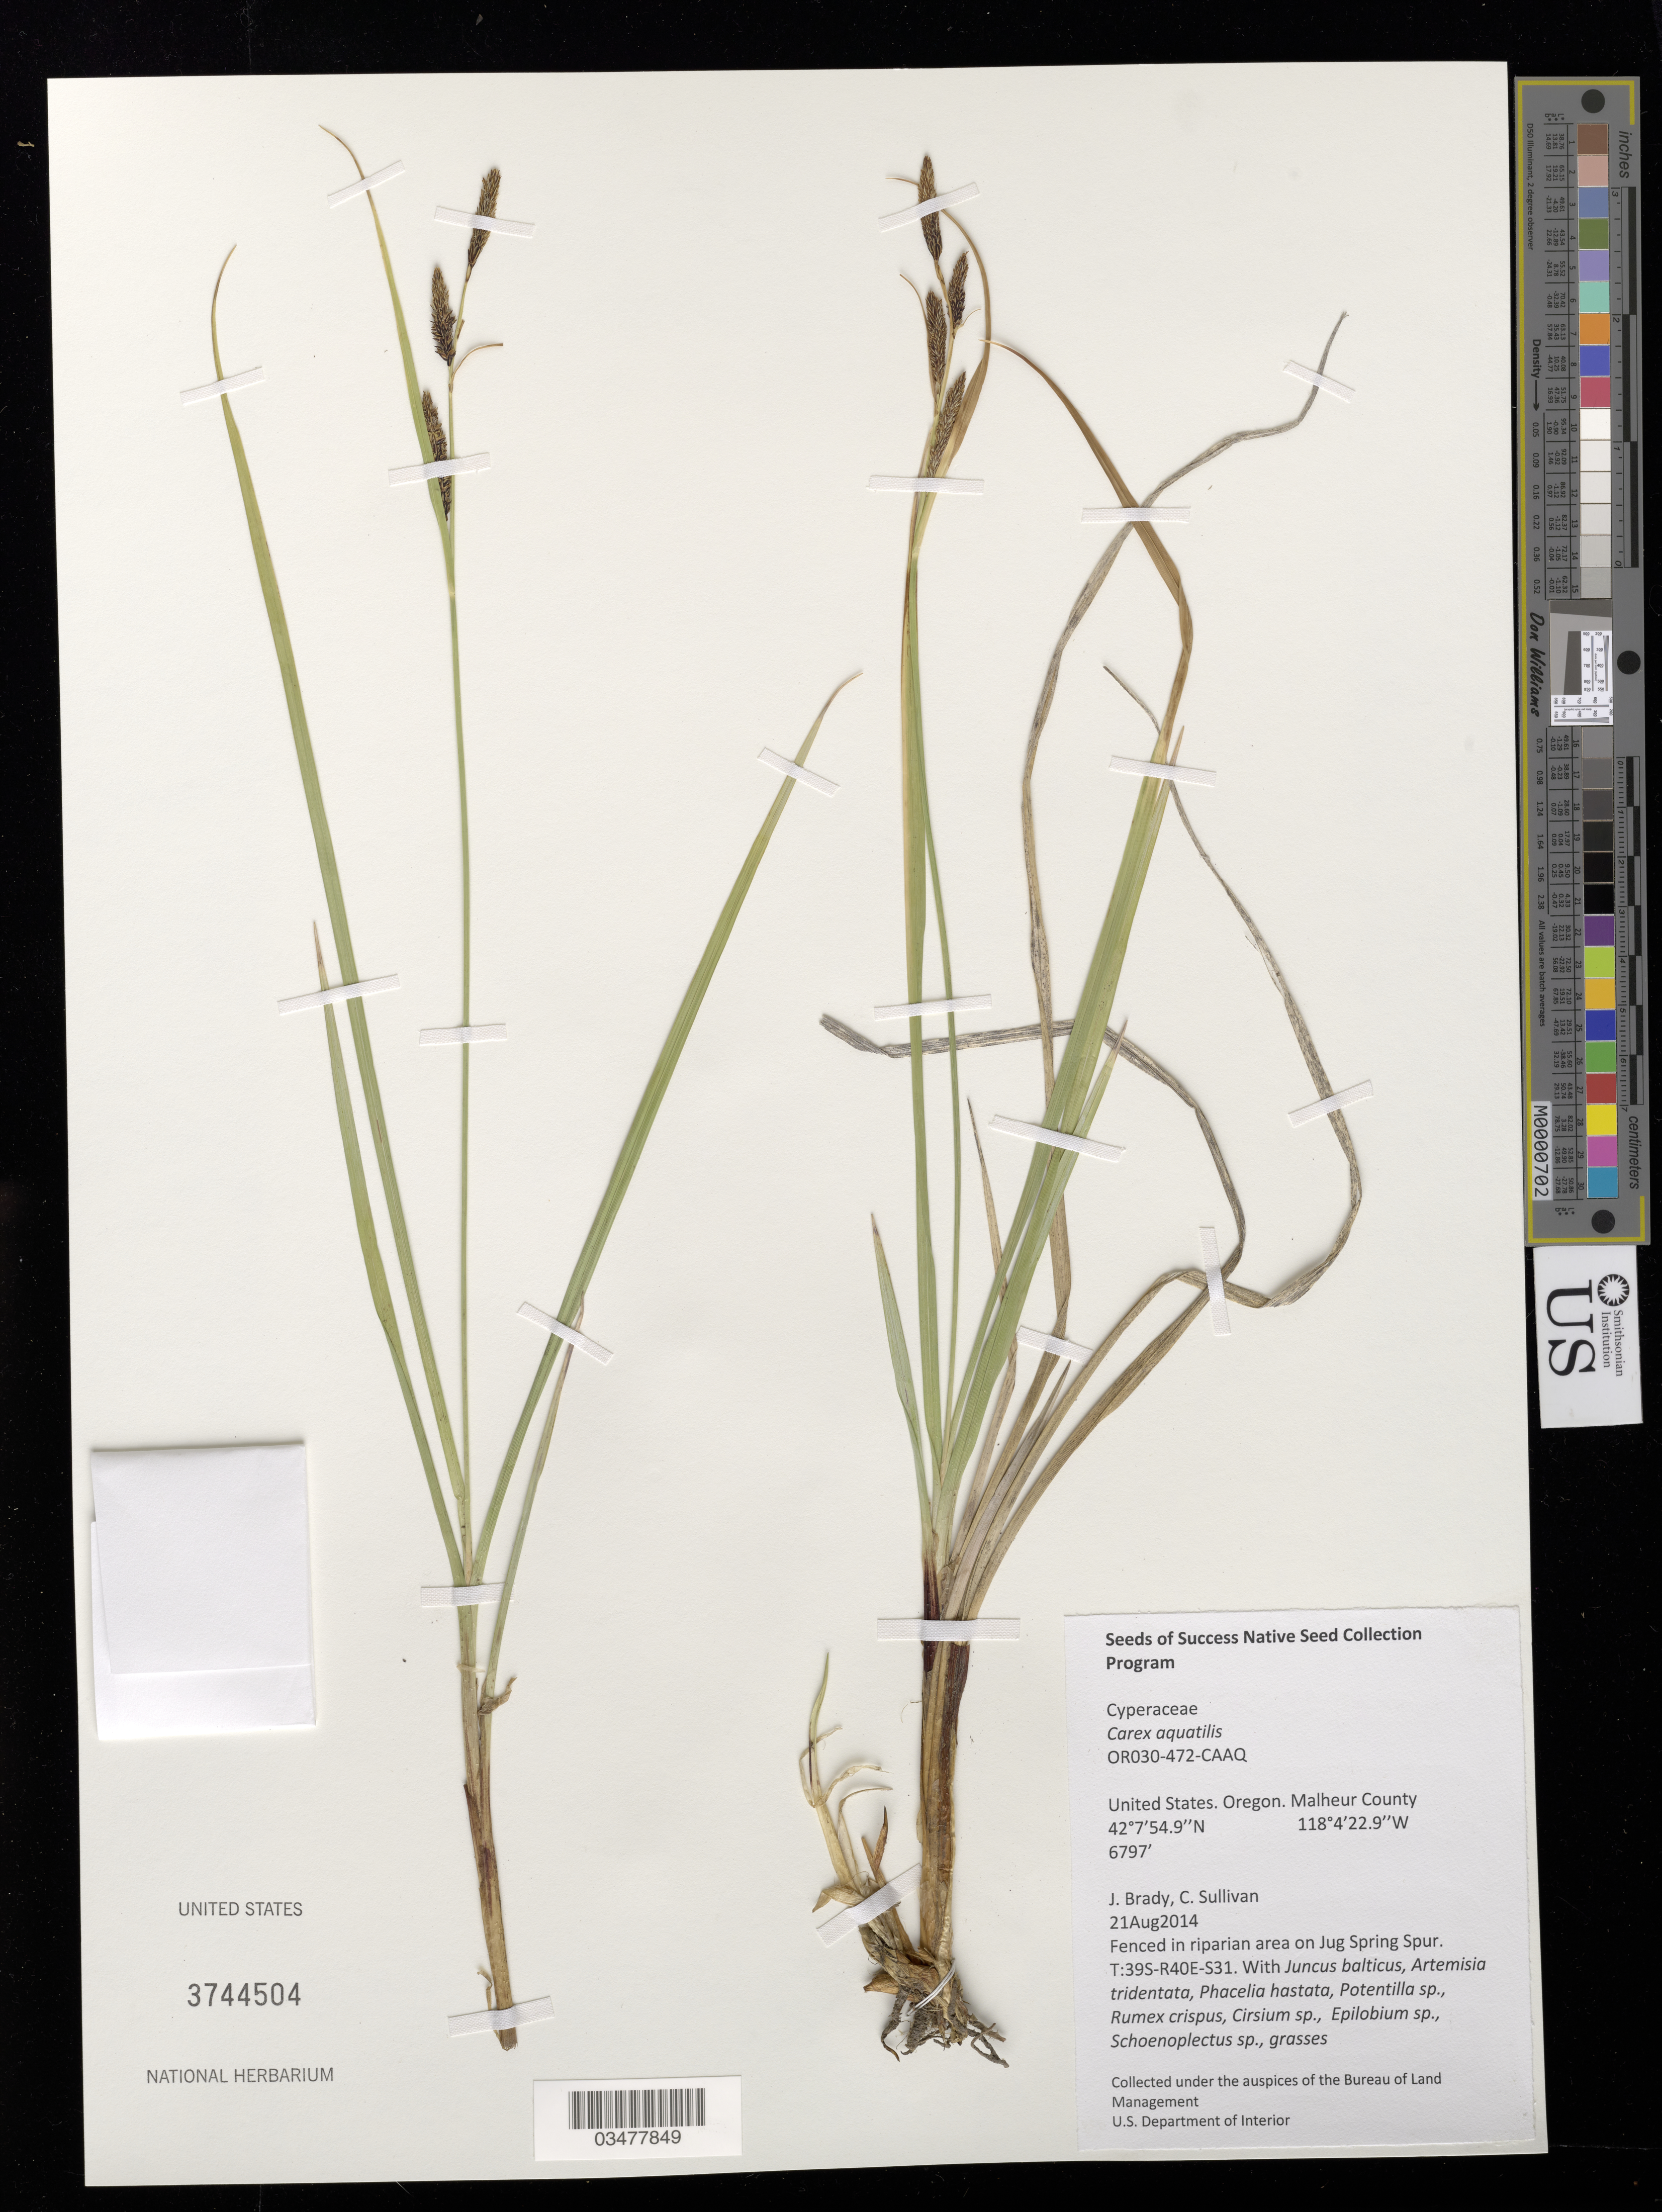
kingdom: Plantae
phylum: Tracheophyta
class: Liliopsida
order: Poales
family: Cyperaceae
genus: Carex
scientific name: Carex aquatilis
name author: Wahlenb.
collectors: J. Brady & C. Sullivan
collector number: OR030-472-CAAQ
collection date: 2014-08-21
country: United States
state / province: Oregon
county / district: Malheur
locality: Riparian area on Jug Spring Spur.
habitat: With Potentilla sp., Cirsium sp., Epilobium sp., etc.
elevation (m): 2072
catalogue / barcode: US 3744504